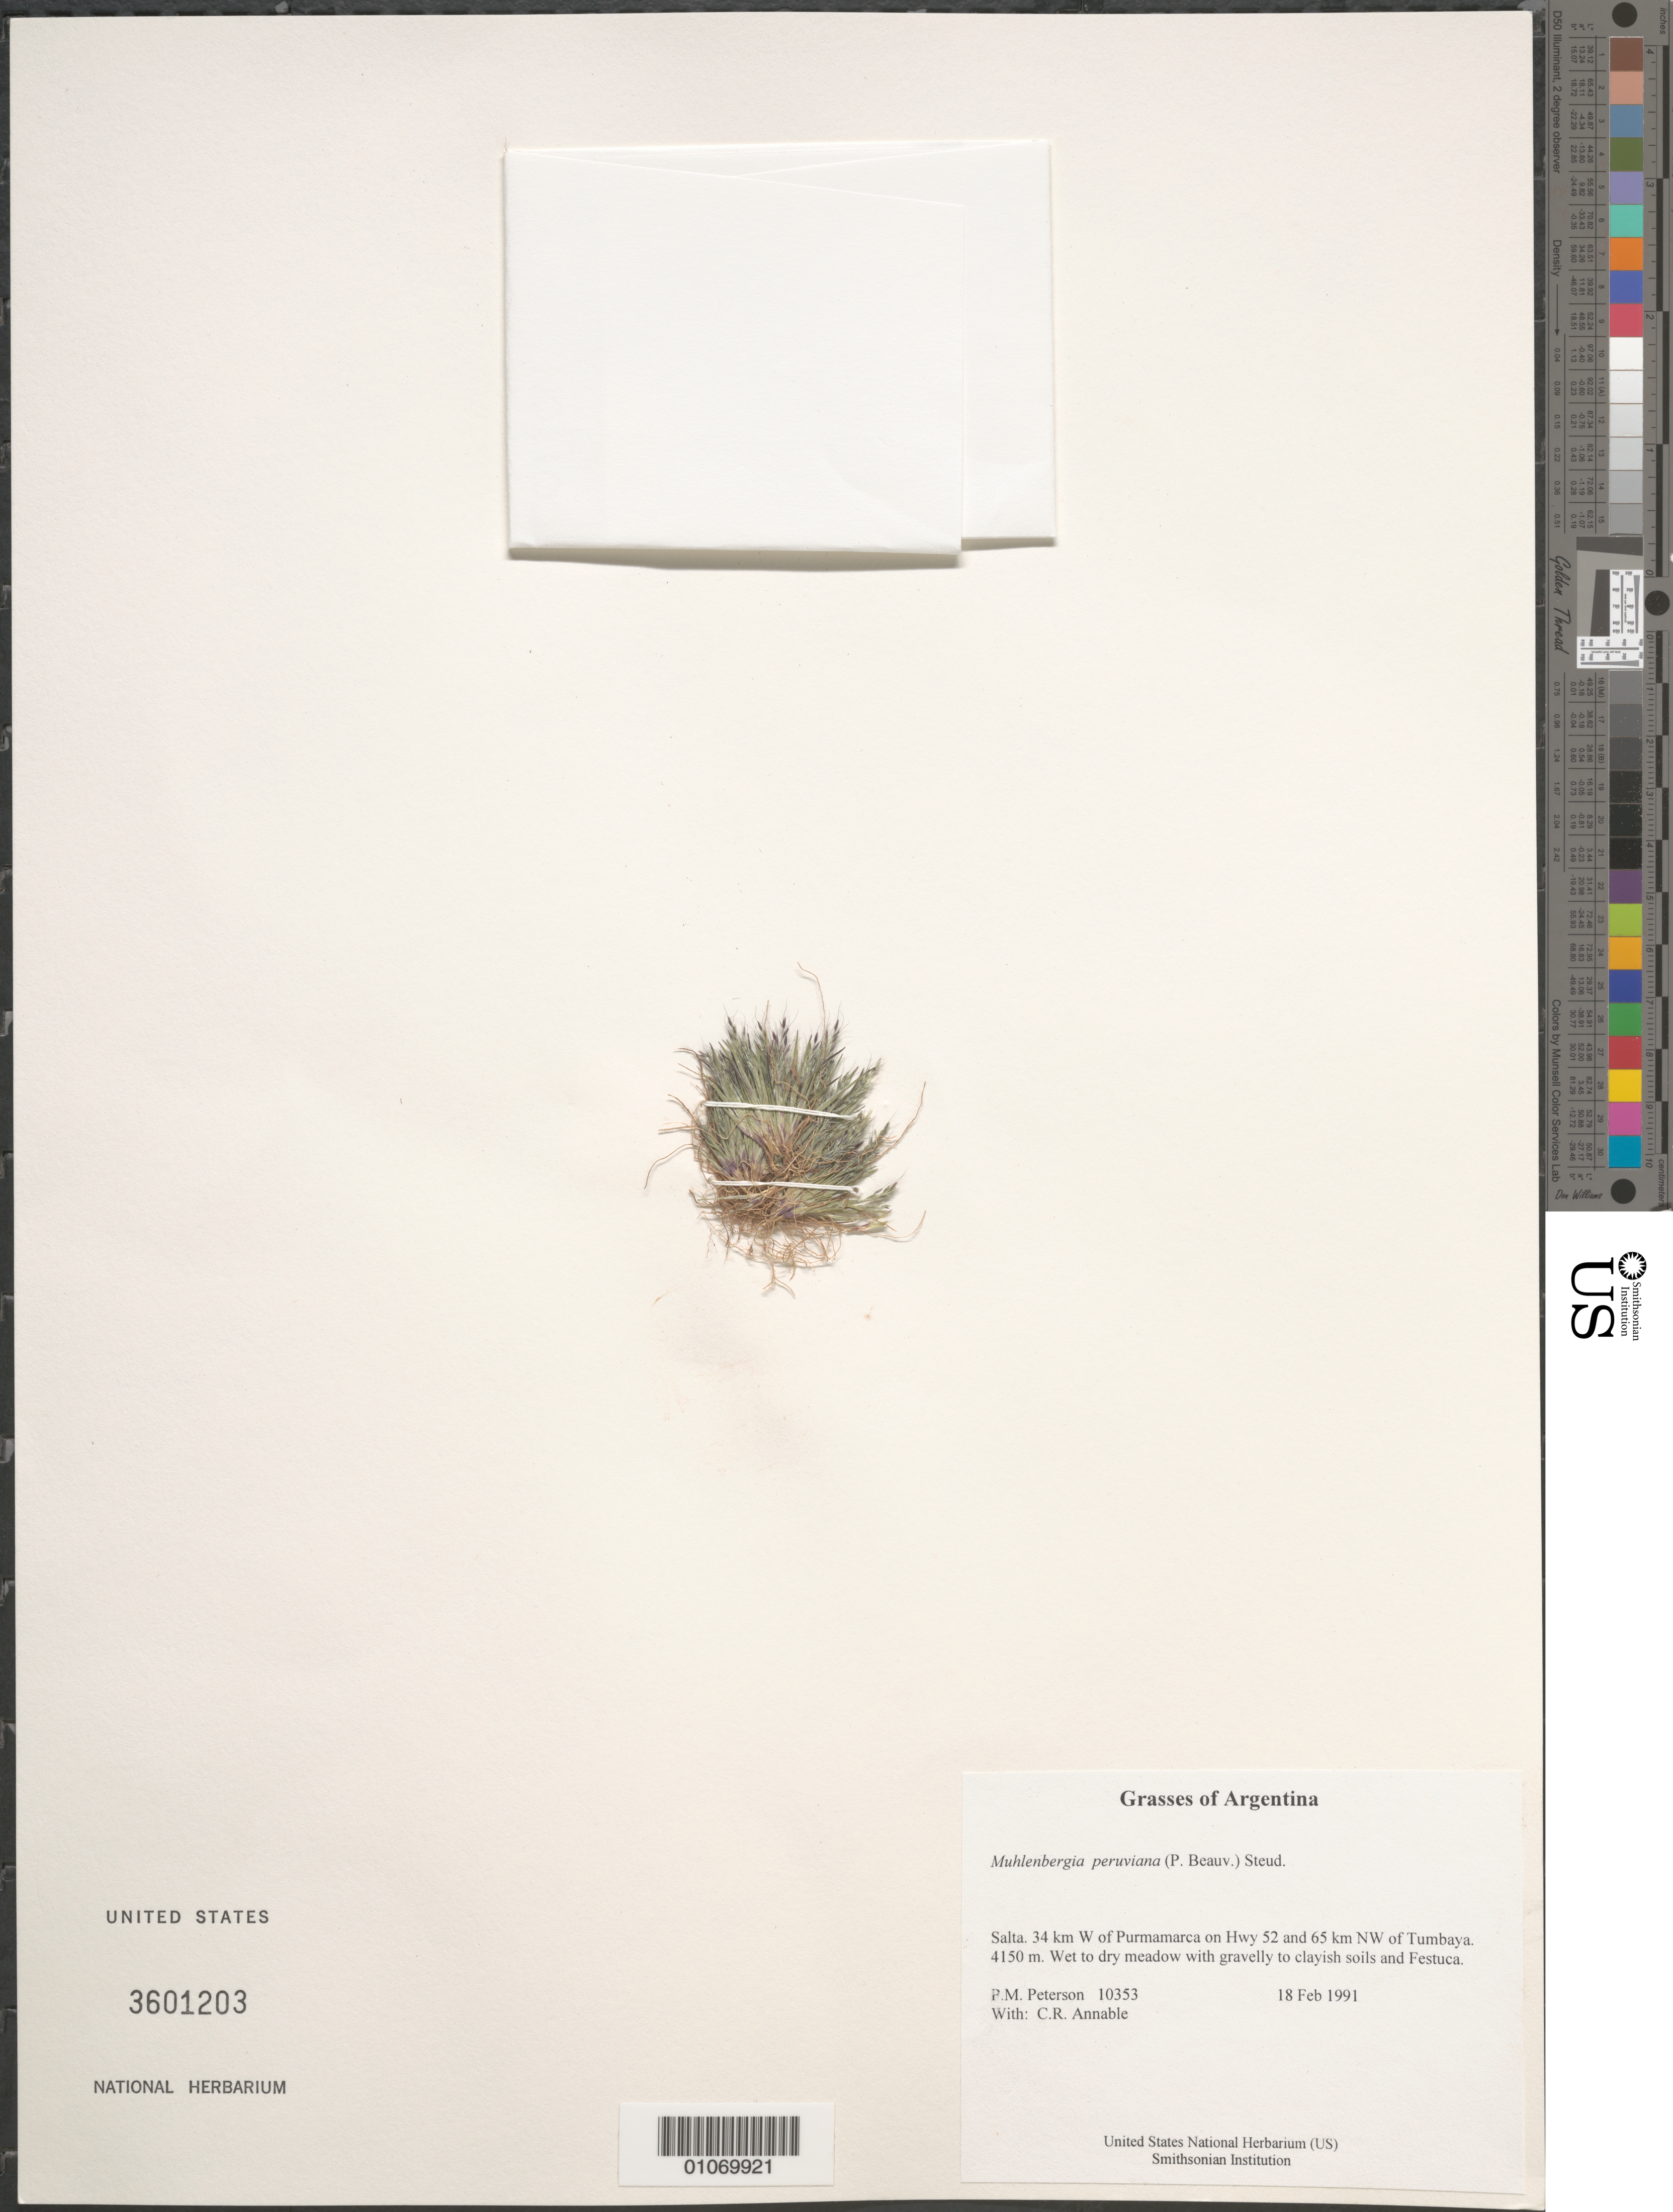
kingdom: Plantae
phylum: Tracheophyta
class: Liliopsida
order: Poales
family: Poaceae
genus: Muhlenbergia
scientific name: Muhlenbergia peruviana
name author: (P. Beauv.) Steud.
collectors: P. M. Peterson & C. R. Annable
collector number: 10353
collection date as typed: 18 Feb 1991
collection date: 1991-02-18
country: Argentina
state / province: Salta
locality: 34 km W of Purmamarca on Hwy 52 and 65 km NW of Tumbaya.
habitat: Wet to dry meadow with gravelly to clayish soils and Festuca.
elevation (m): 4150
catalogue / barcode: US 3601203